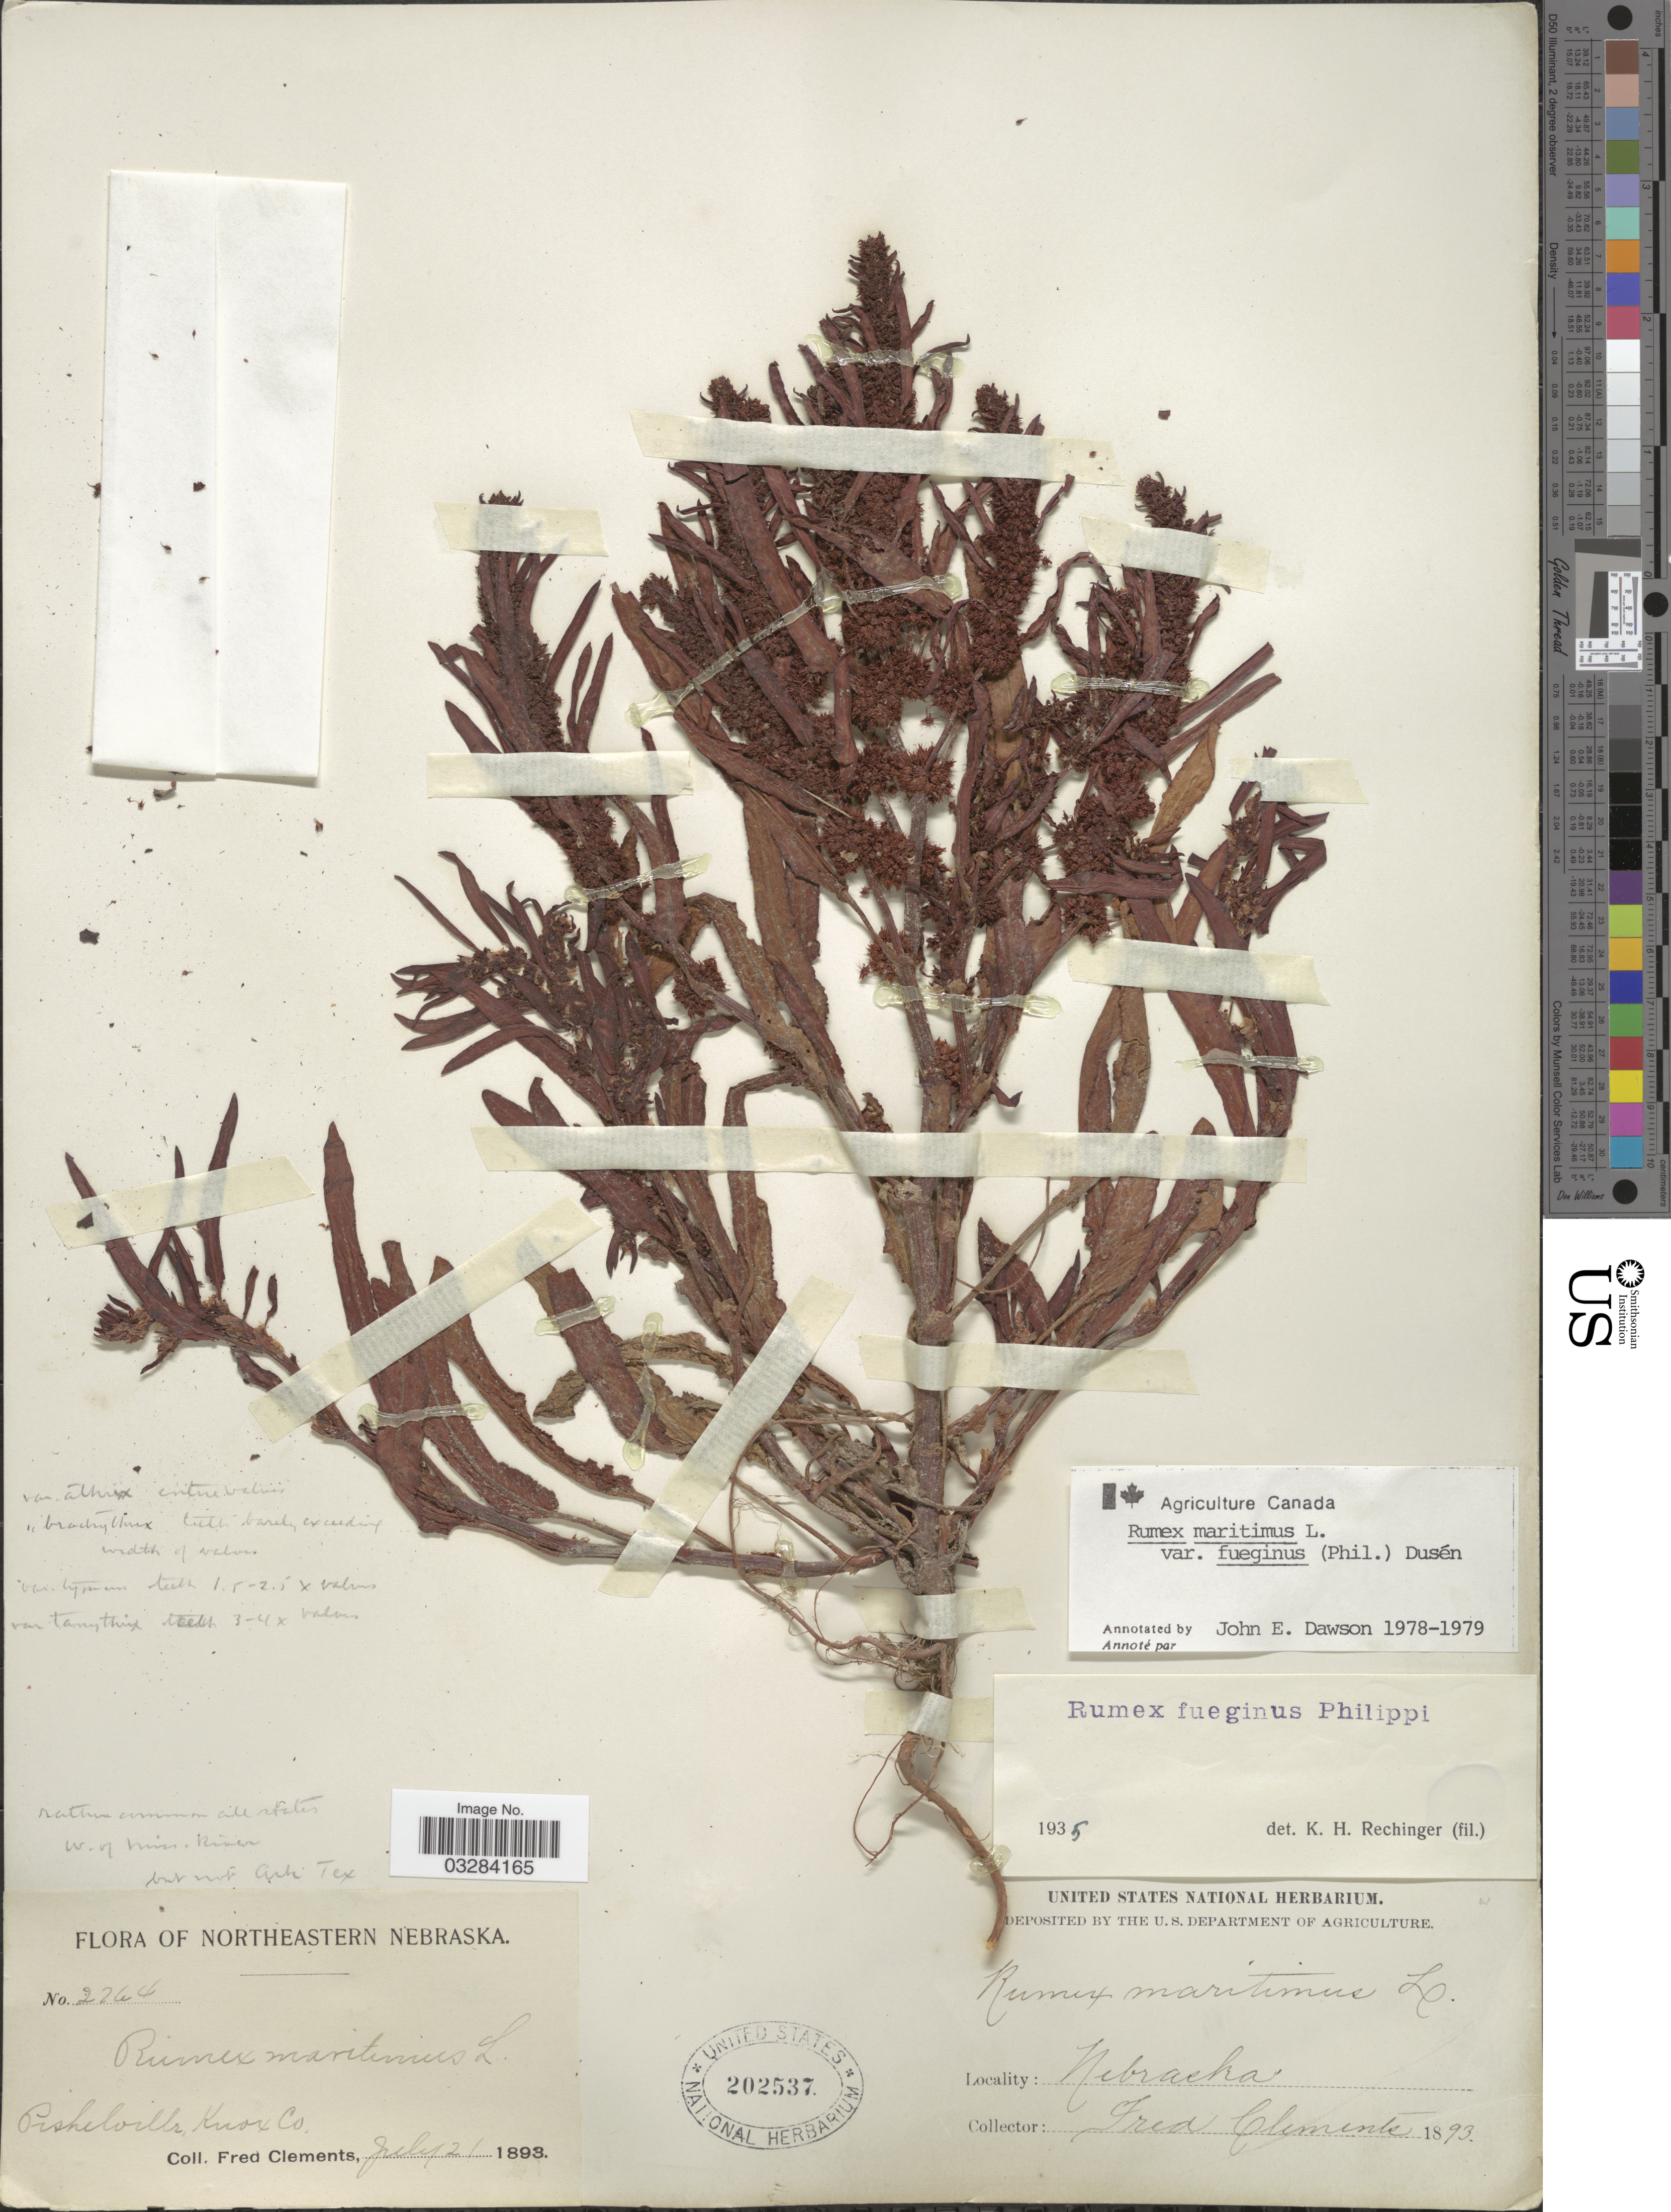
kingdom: Plantae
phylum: Tracheophyta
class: Magnoliopsida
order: Caryophyllales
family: Polygonaceae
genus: Rumex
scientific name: Rumex maritimus var. fueginus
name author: (Phil.) Dusén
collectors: F. Clements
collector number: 2764*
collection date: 1893-07-21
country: United States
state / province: Nebraska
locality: Northeastern Nebraska. Pishelville, Knox Co.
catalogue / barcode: US 202537